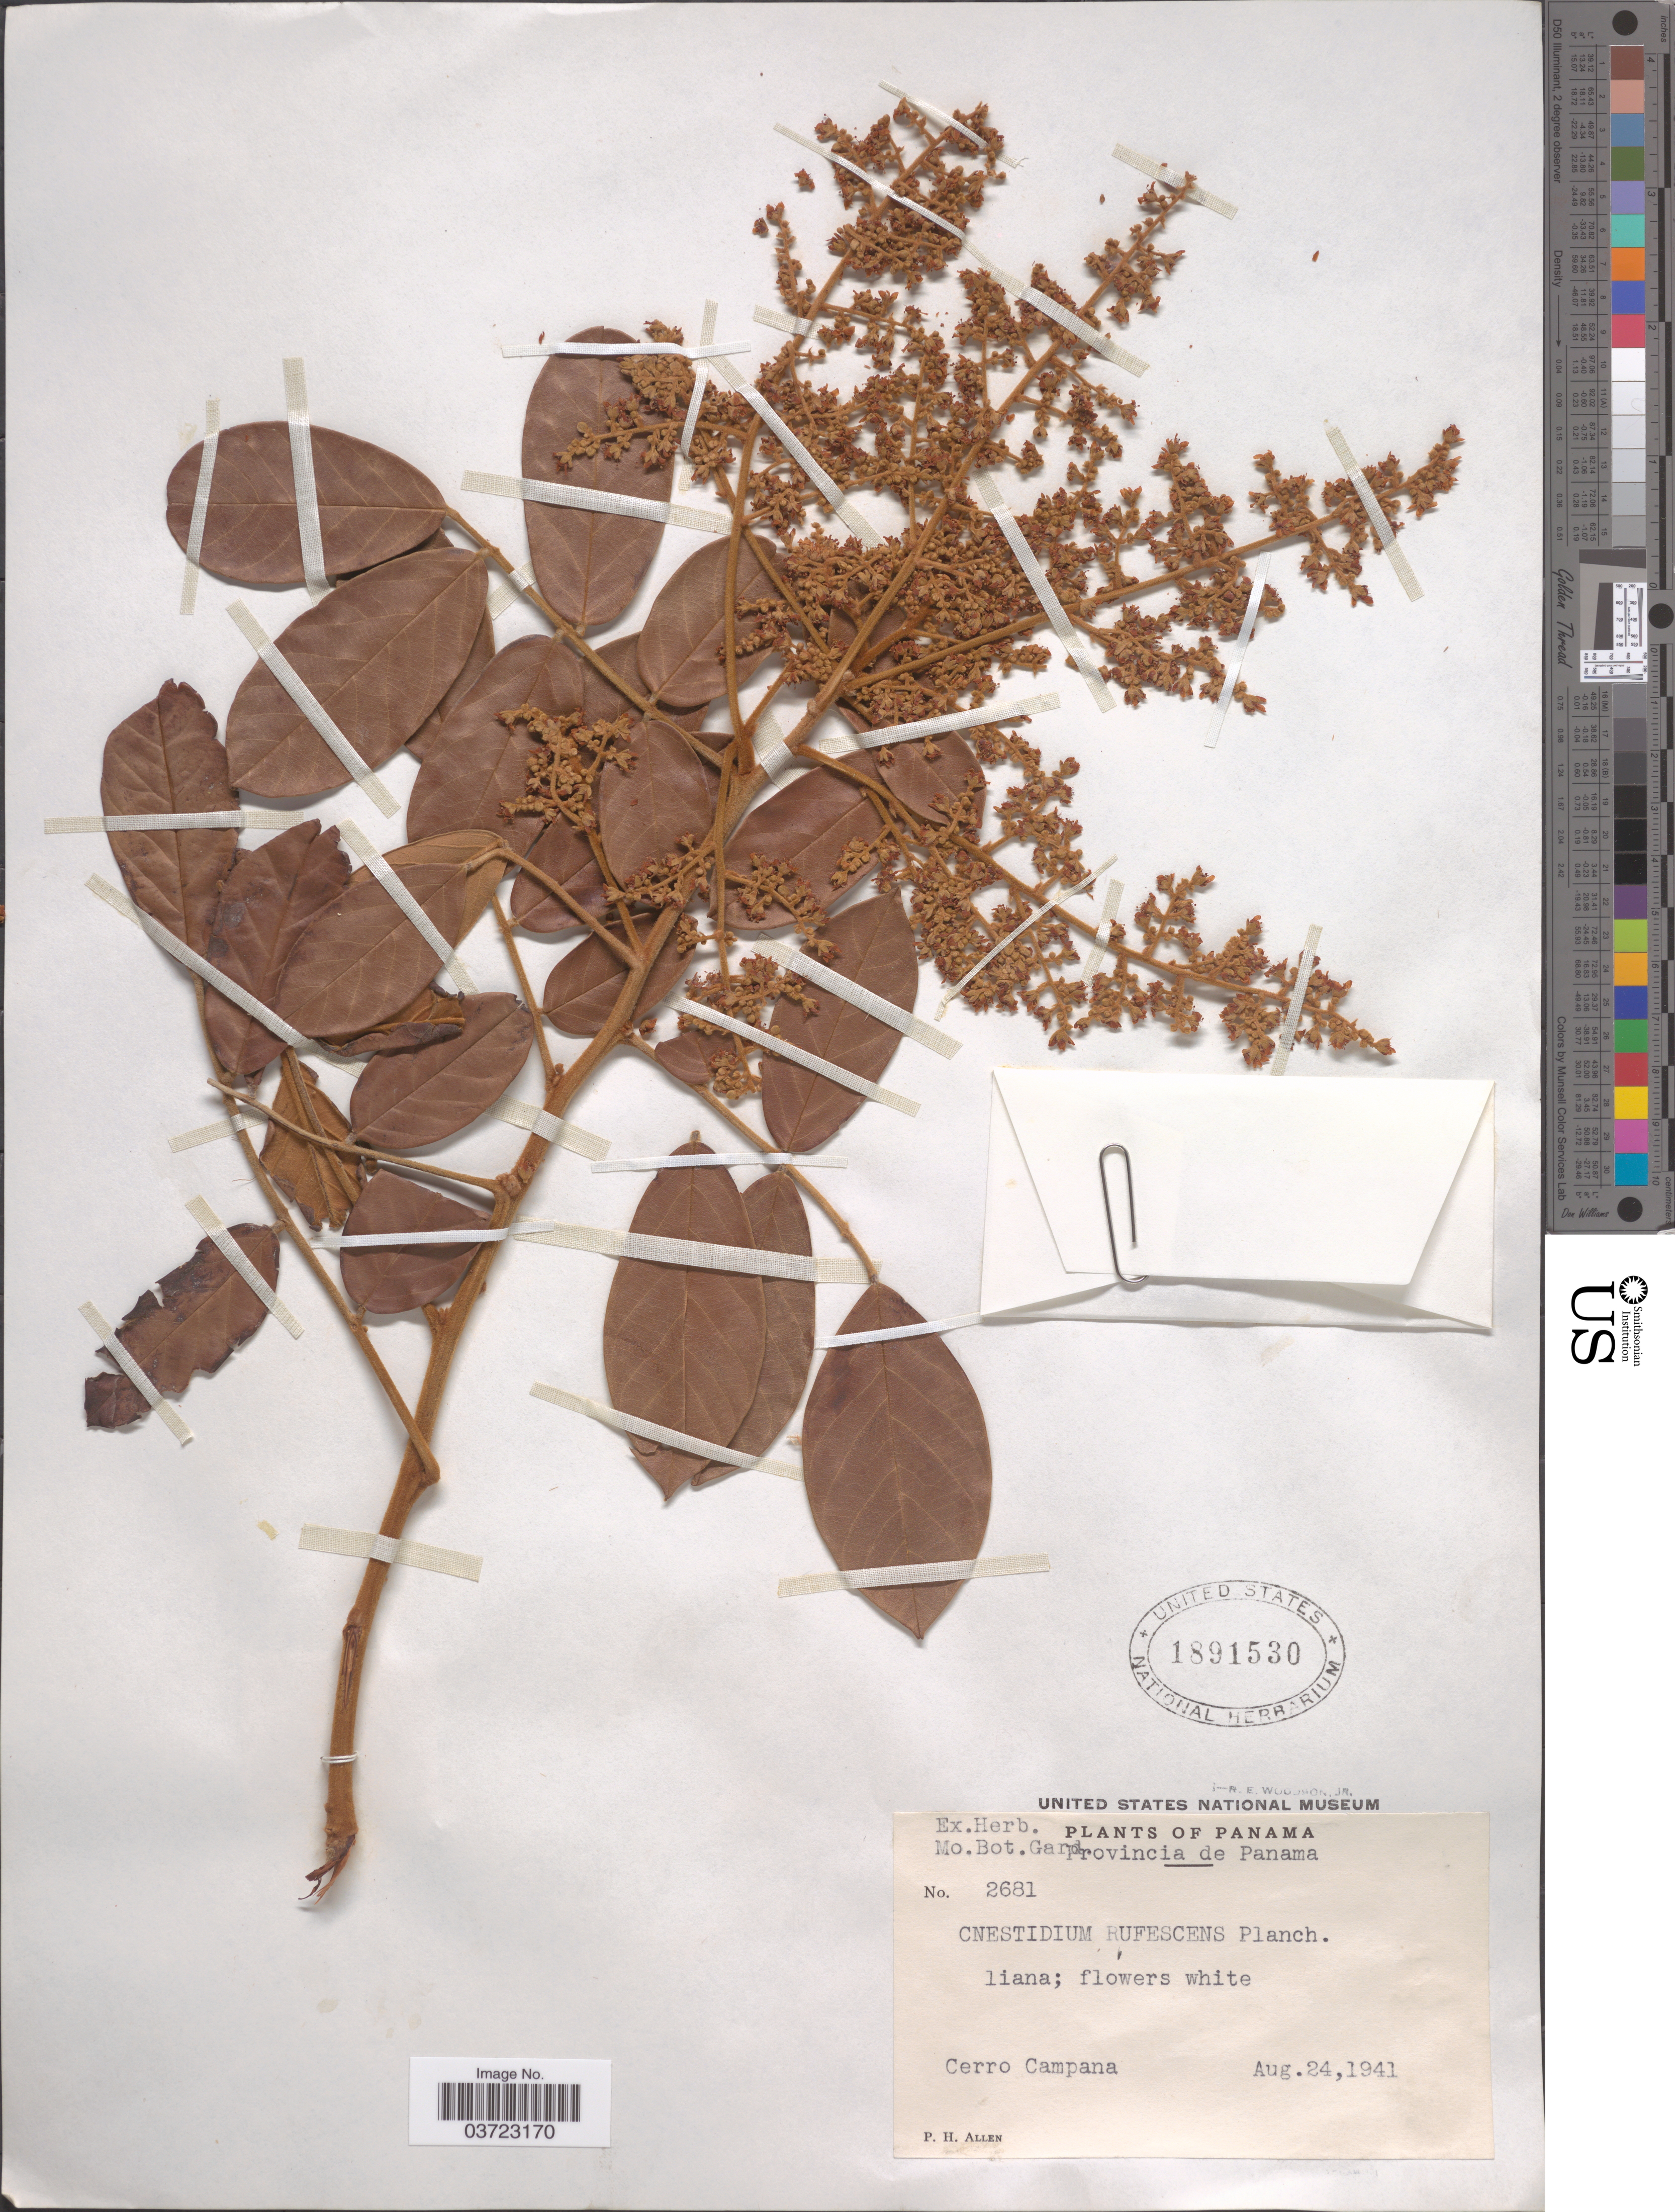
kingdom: Plantae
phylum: Tracheophyta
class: Magnoliopsida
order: Oxalidales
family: Connaraceae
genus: Cnestidium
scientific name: Cnestidium rufescens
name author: Planch.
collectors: P. H. Allen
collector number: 2681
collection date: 1941-08-24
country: Panama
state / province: Panamá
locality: Cerro Campana.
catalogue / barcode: US 1891530